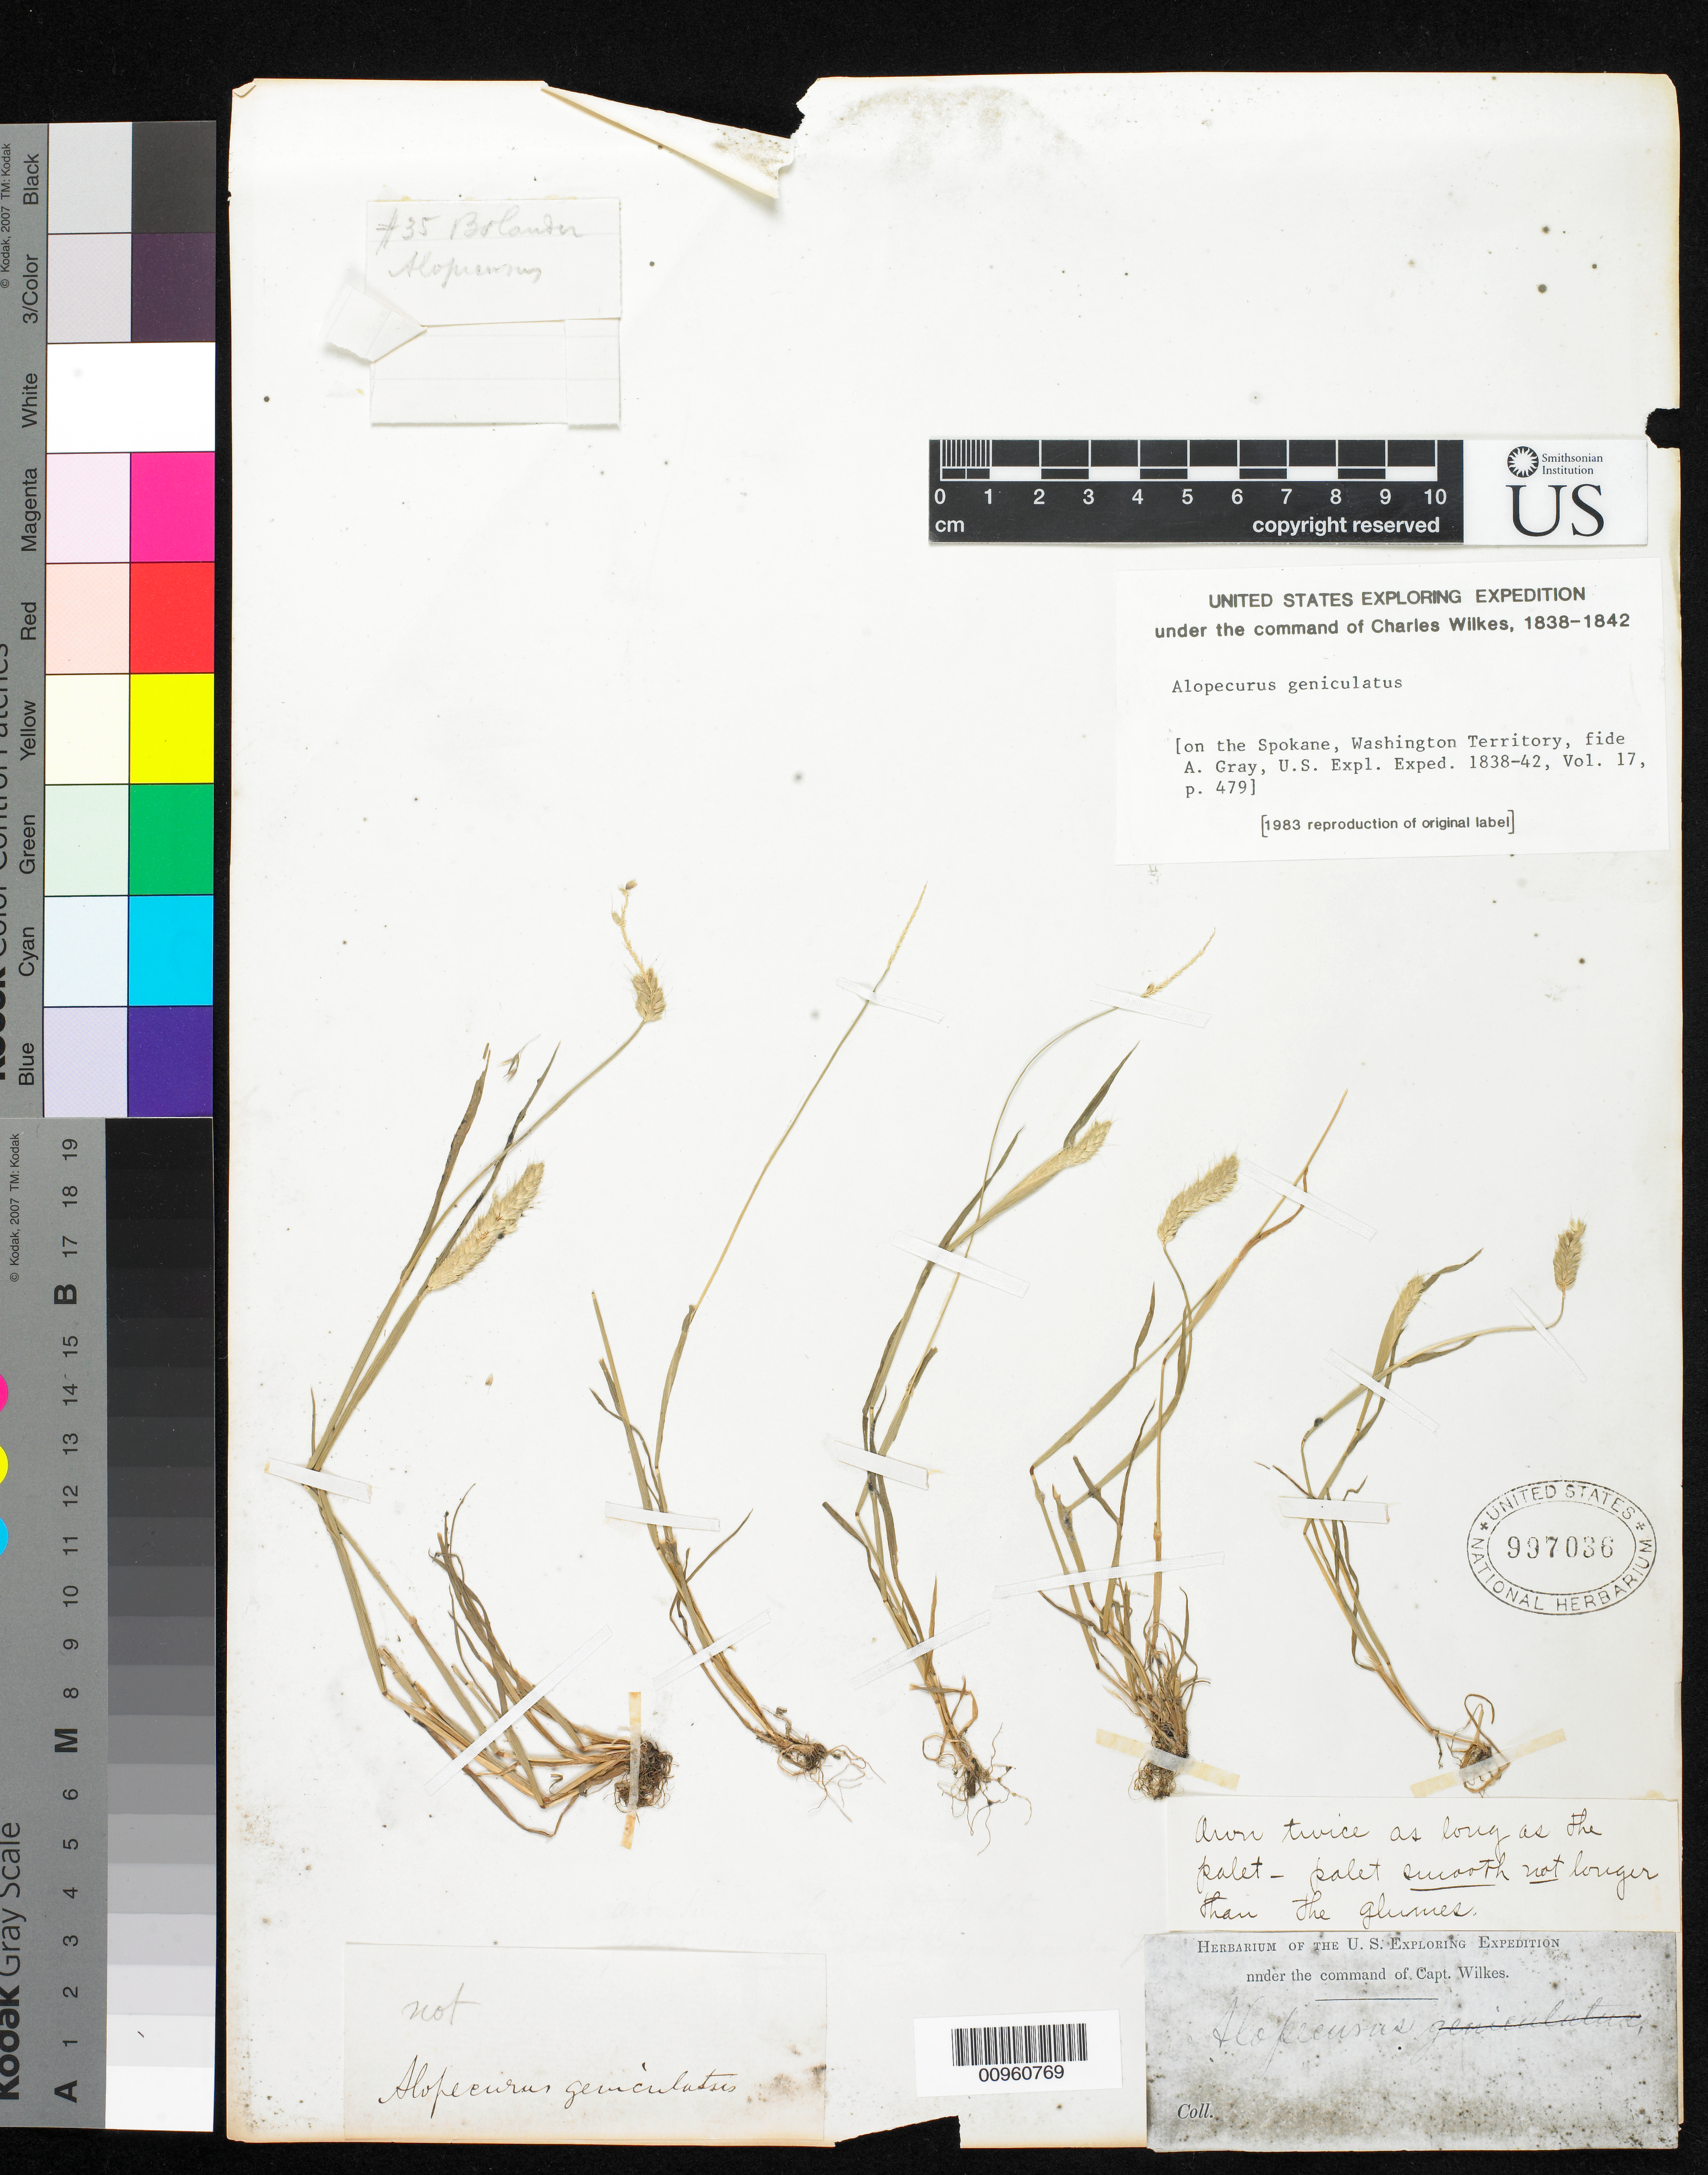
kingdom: Plantae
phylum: Tracheophyta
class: Liliopsida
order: Poales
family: Poaceae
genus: Alopecurus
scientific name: Alopecurus geniculatus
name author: L.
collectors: Wilkes Explor. Exped.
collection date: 1838/1842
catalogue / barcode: US 997036